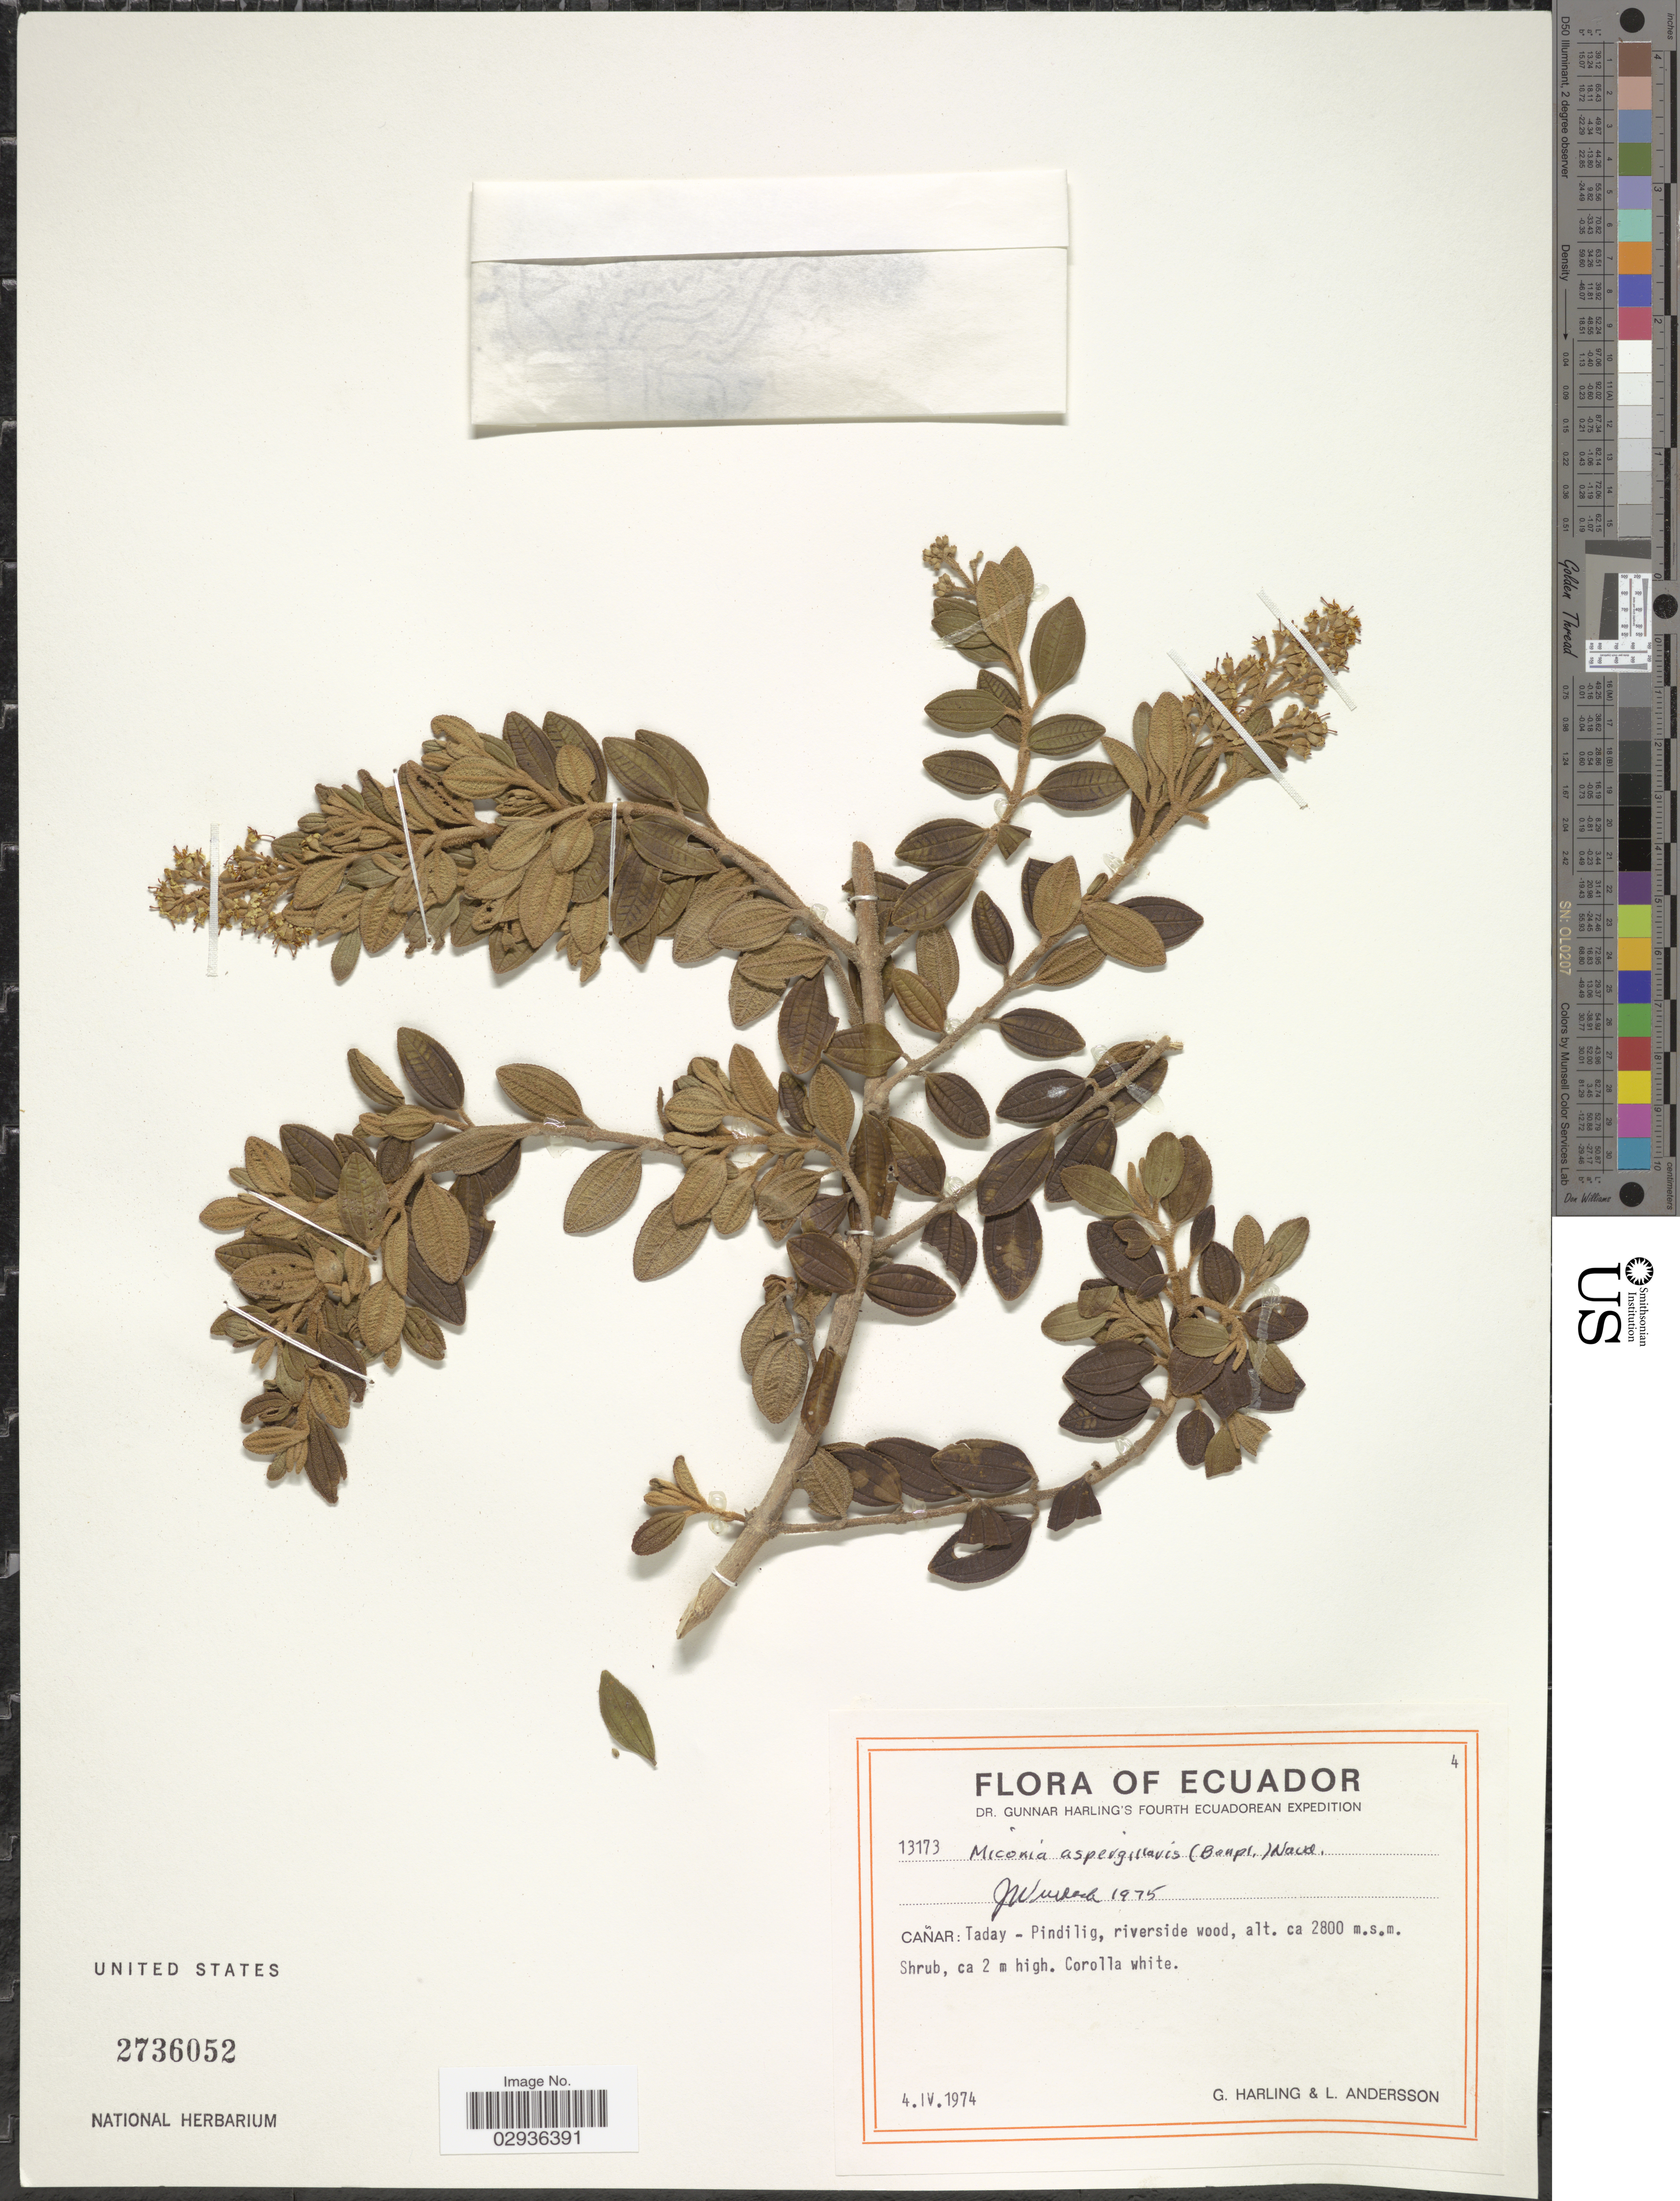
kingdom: Plantae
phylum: Tracheophyta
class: Magnoliopsida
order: Myrtales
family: Melastomataceae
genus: Miconia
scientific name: Miconia aspergillaris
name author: (Bonpl.) Naudin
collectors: G. Harling & L. Andersson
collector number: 13173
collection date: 1974-04-04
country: Ecuador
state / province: Cañar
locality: Taday - Pindilig.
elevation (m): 2800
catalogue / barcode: US 2736052